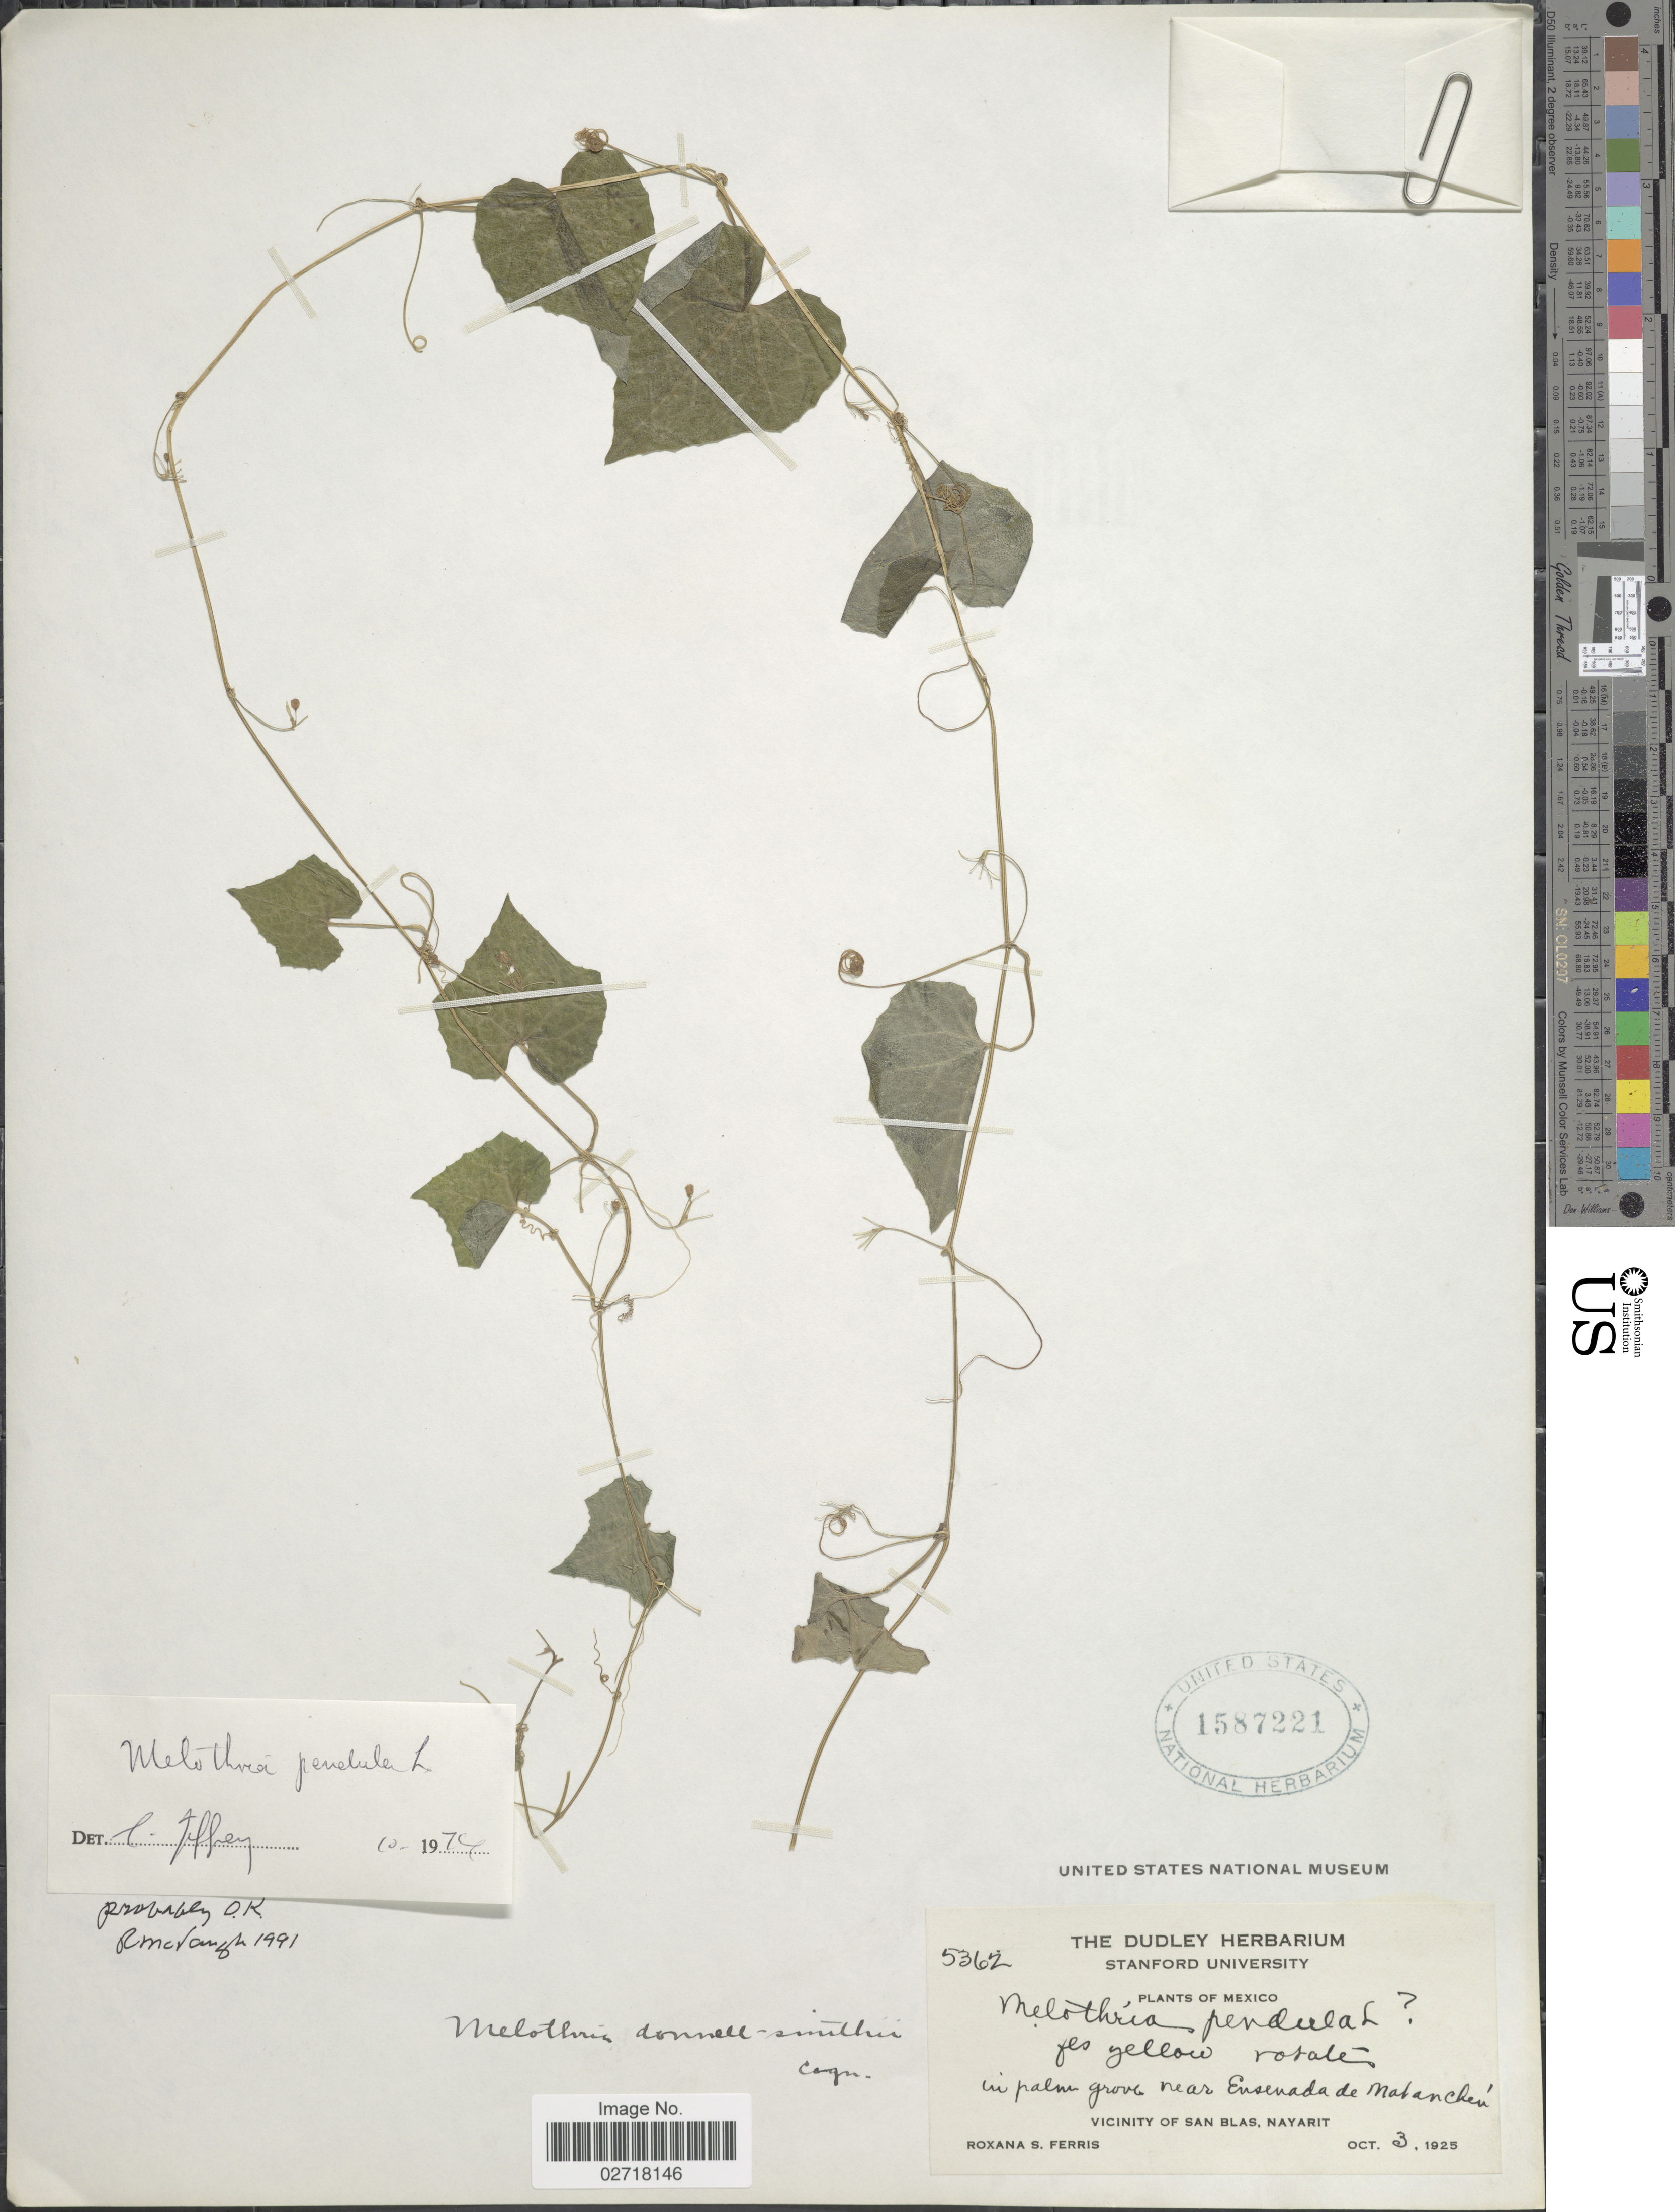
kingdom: Plantae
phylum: Tracheophyta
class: Magnoliopsida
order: Cucurbitales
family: Cucurbitaceae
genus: Melothria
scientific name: Melothria pendula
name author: L.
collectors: R. S. Ferris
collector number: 5362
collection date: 1925-10-03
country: Mexico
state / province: Nayarit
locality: In palm grove near Ensenada de Matanchén. Vicinity of San Blas, Nayarit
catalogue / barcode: US 1587221